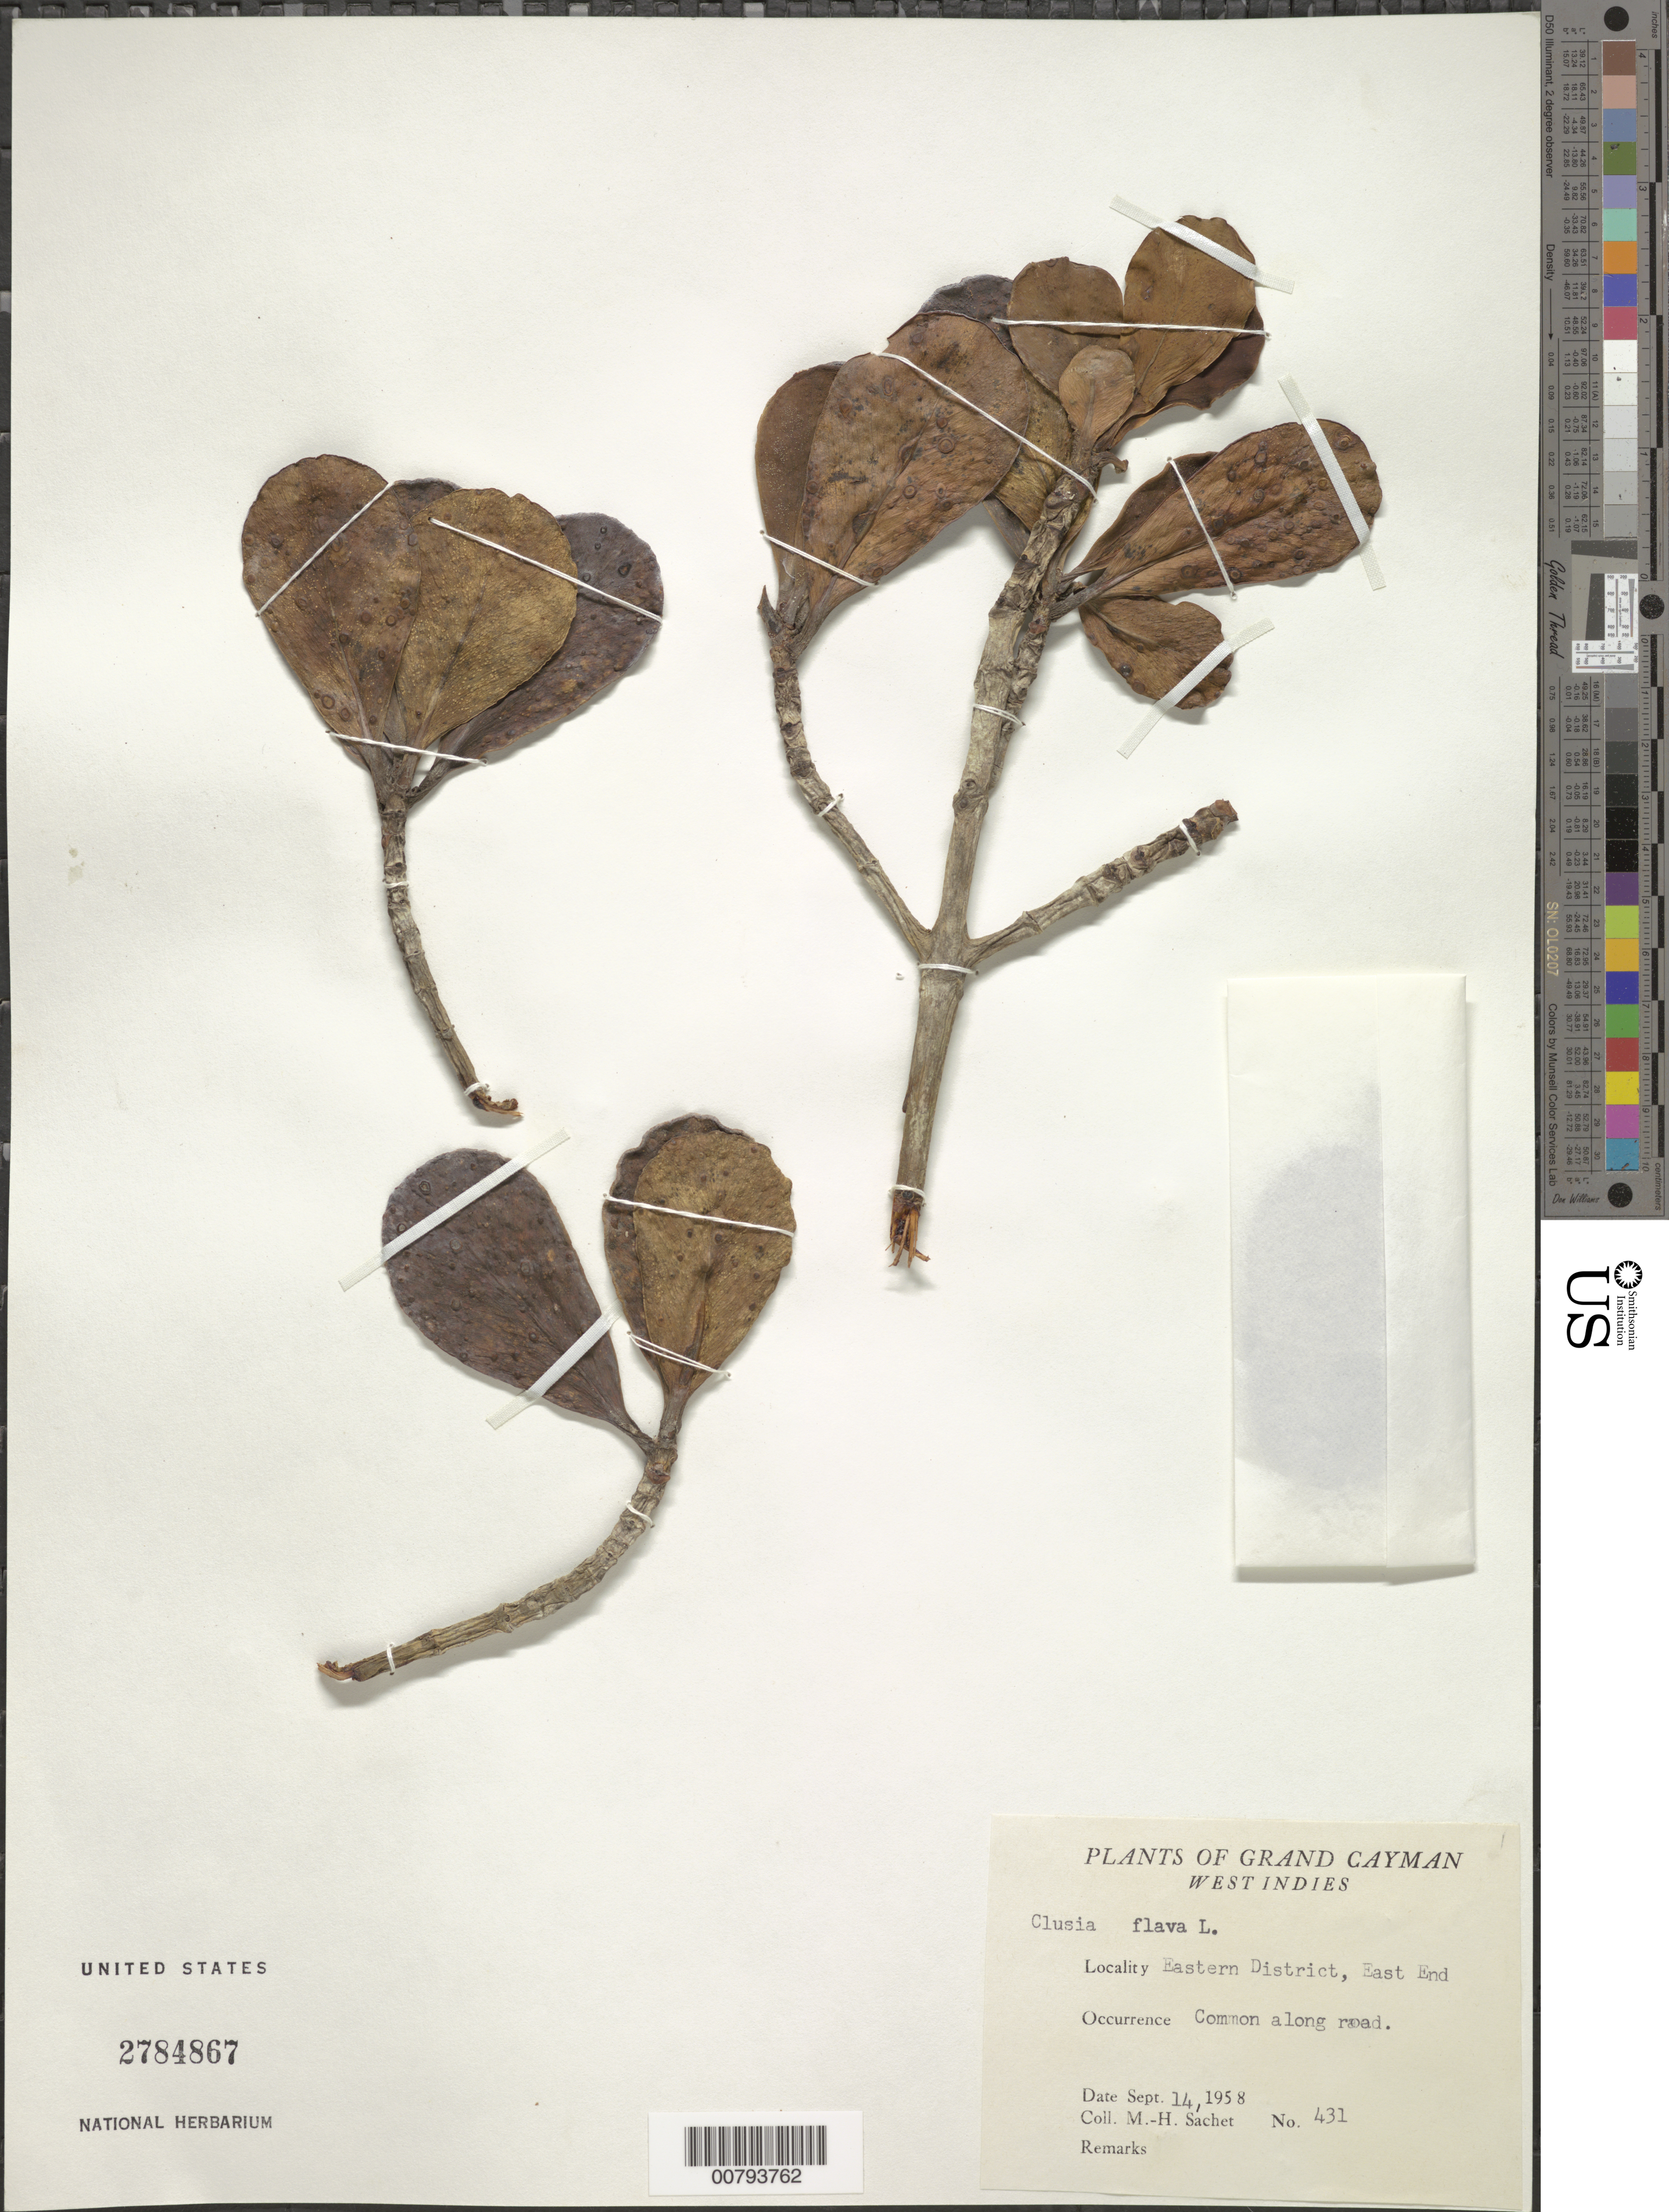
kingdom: Plantae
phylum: Tracheophyta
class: Magnoliopsida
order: Malpighiales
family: Clusiaceae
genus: Clusia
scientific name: Clusia flava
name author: Jacq.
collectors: M.-H. Sachet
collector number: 431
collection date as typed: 14 Sep 1958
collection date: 1958-09-14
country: Cayman Islands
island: Grand Cayman Island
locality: Eastern District; East End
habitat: Roadside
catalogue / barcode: US 2784867